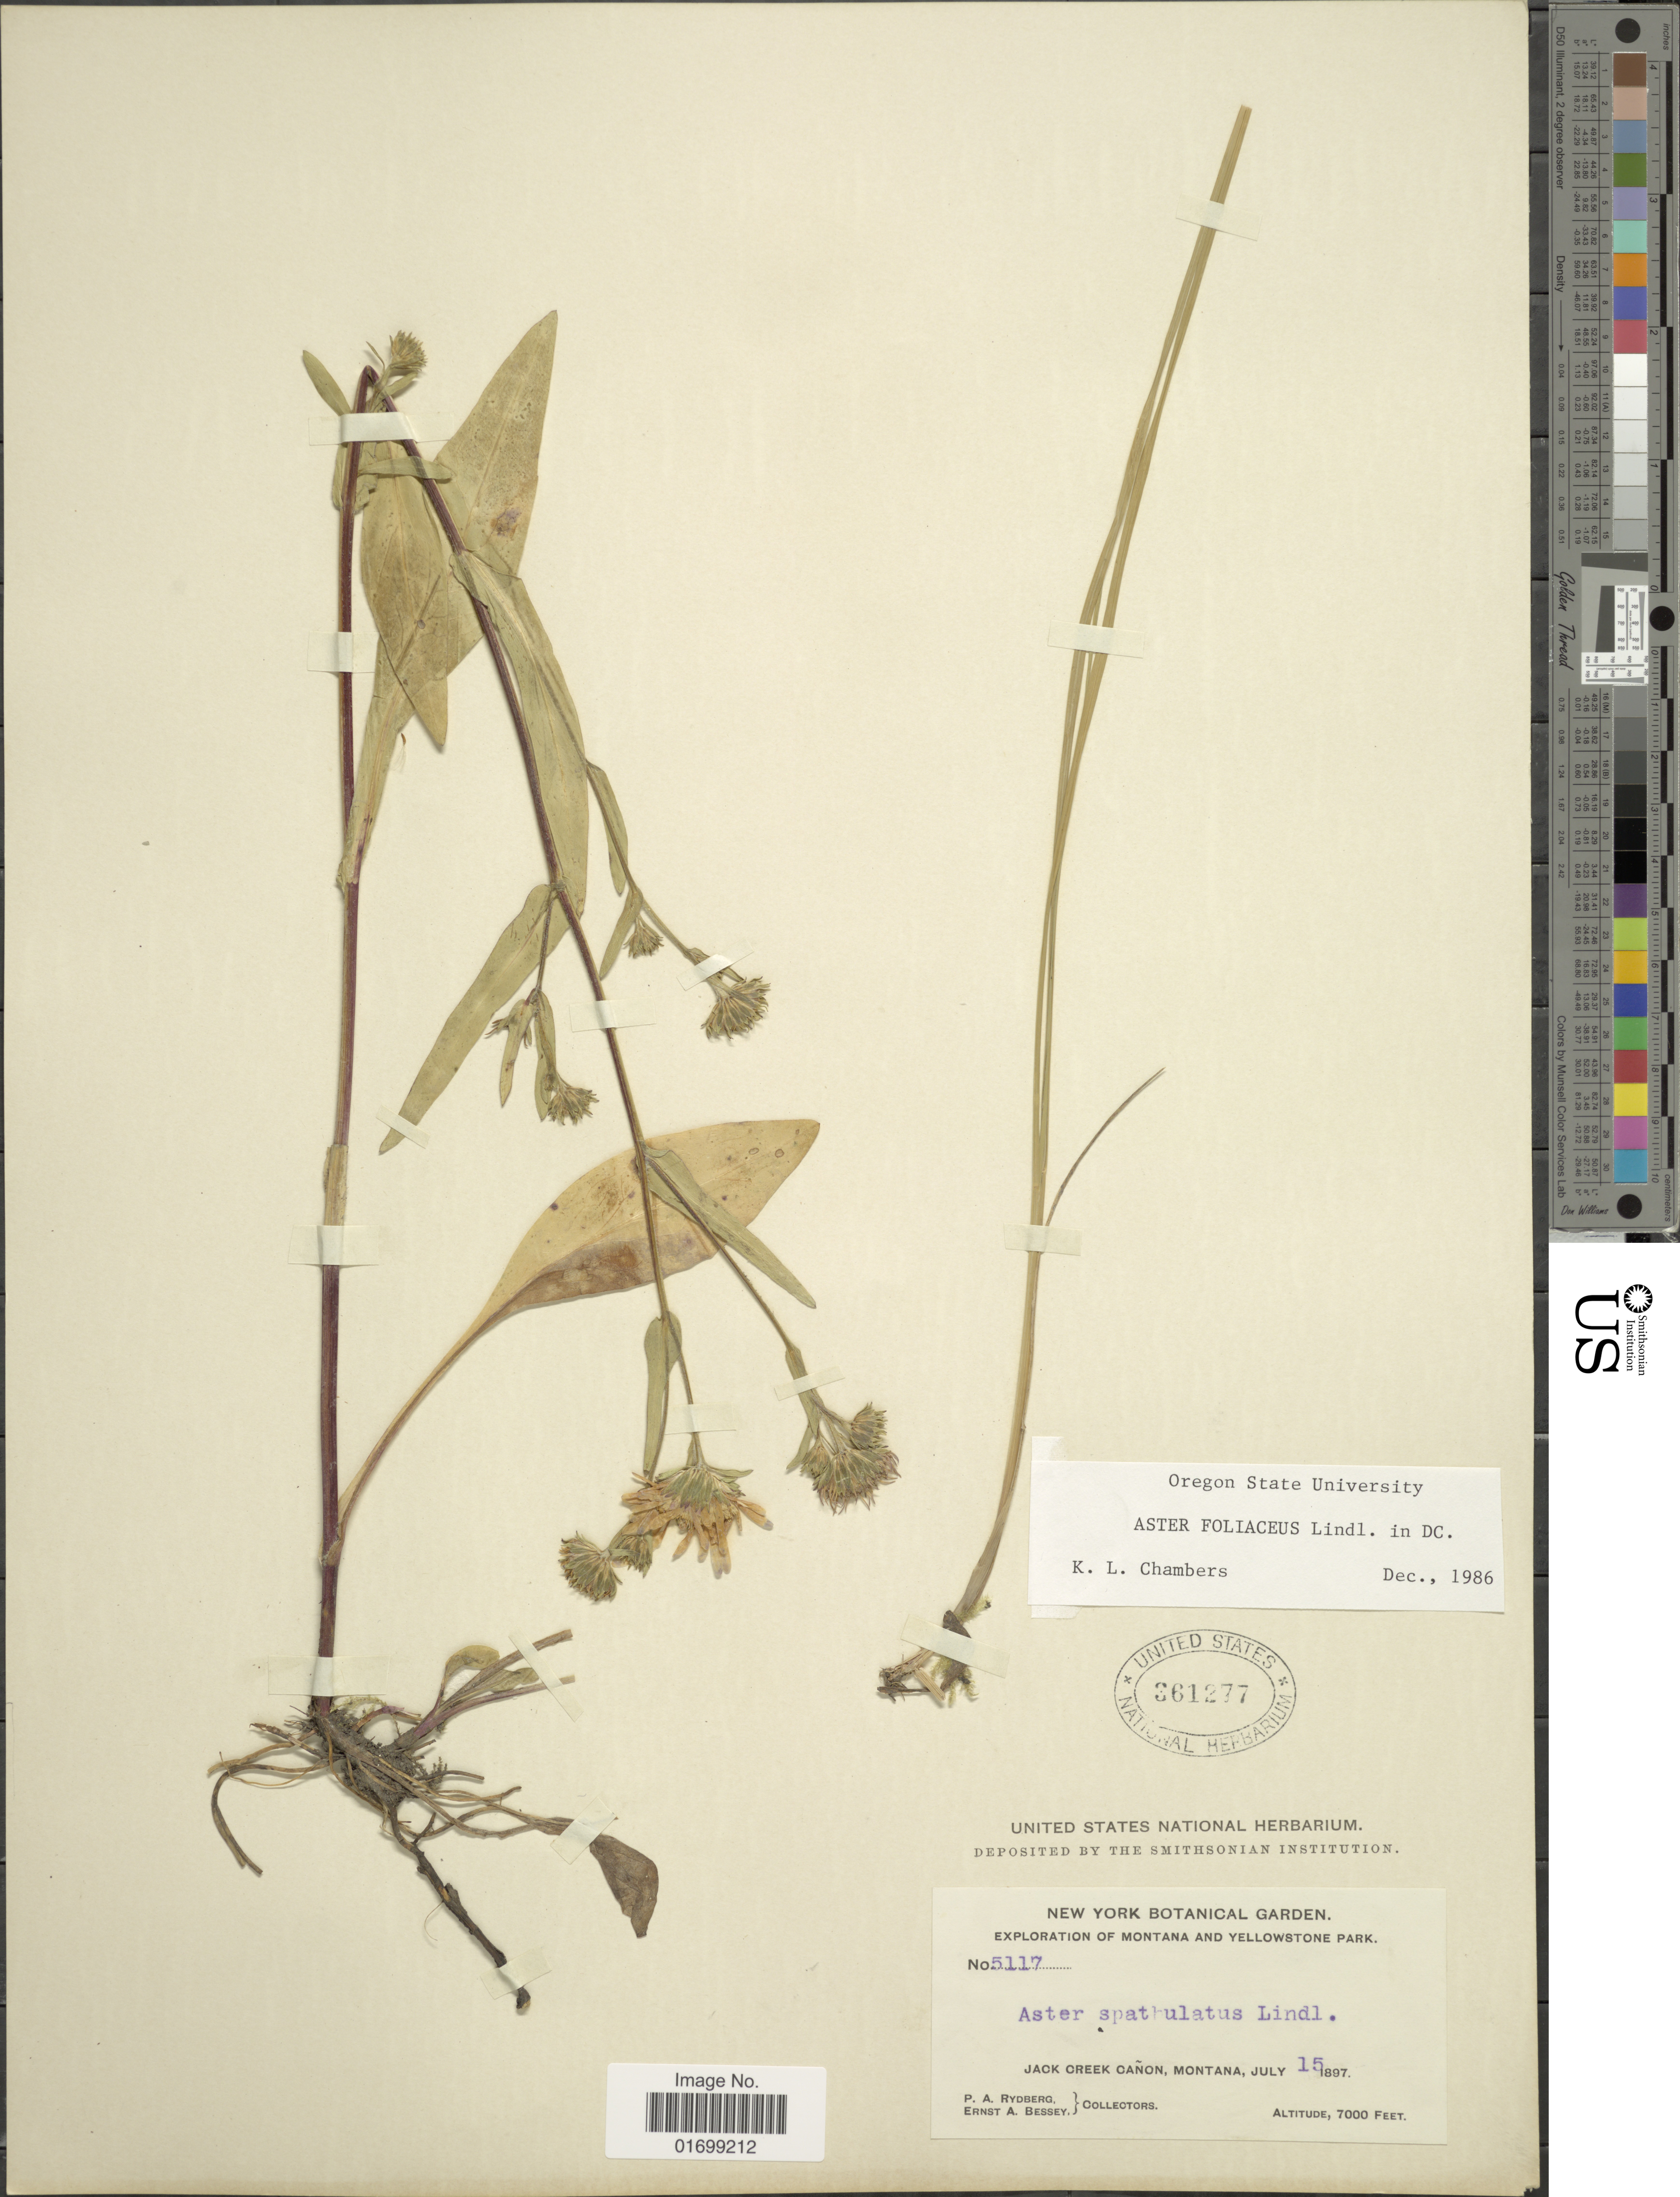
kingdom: Plantae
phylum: Tracheophyta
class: Magnoliopsida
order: Asterales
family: Asteraceae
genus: Symphyotrichum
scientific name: Symphyotrichum foliaceum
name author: (Lindl. ex DC.) G.L. Nesom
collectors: P. A. Rydberg & E. A. Bessey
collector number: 5117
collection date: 1897-07-15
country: United States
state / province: Montana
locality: Montana and Yellowstone Park, Jack Creek Cañon.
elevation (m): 2134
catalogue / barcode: US 361277